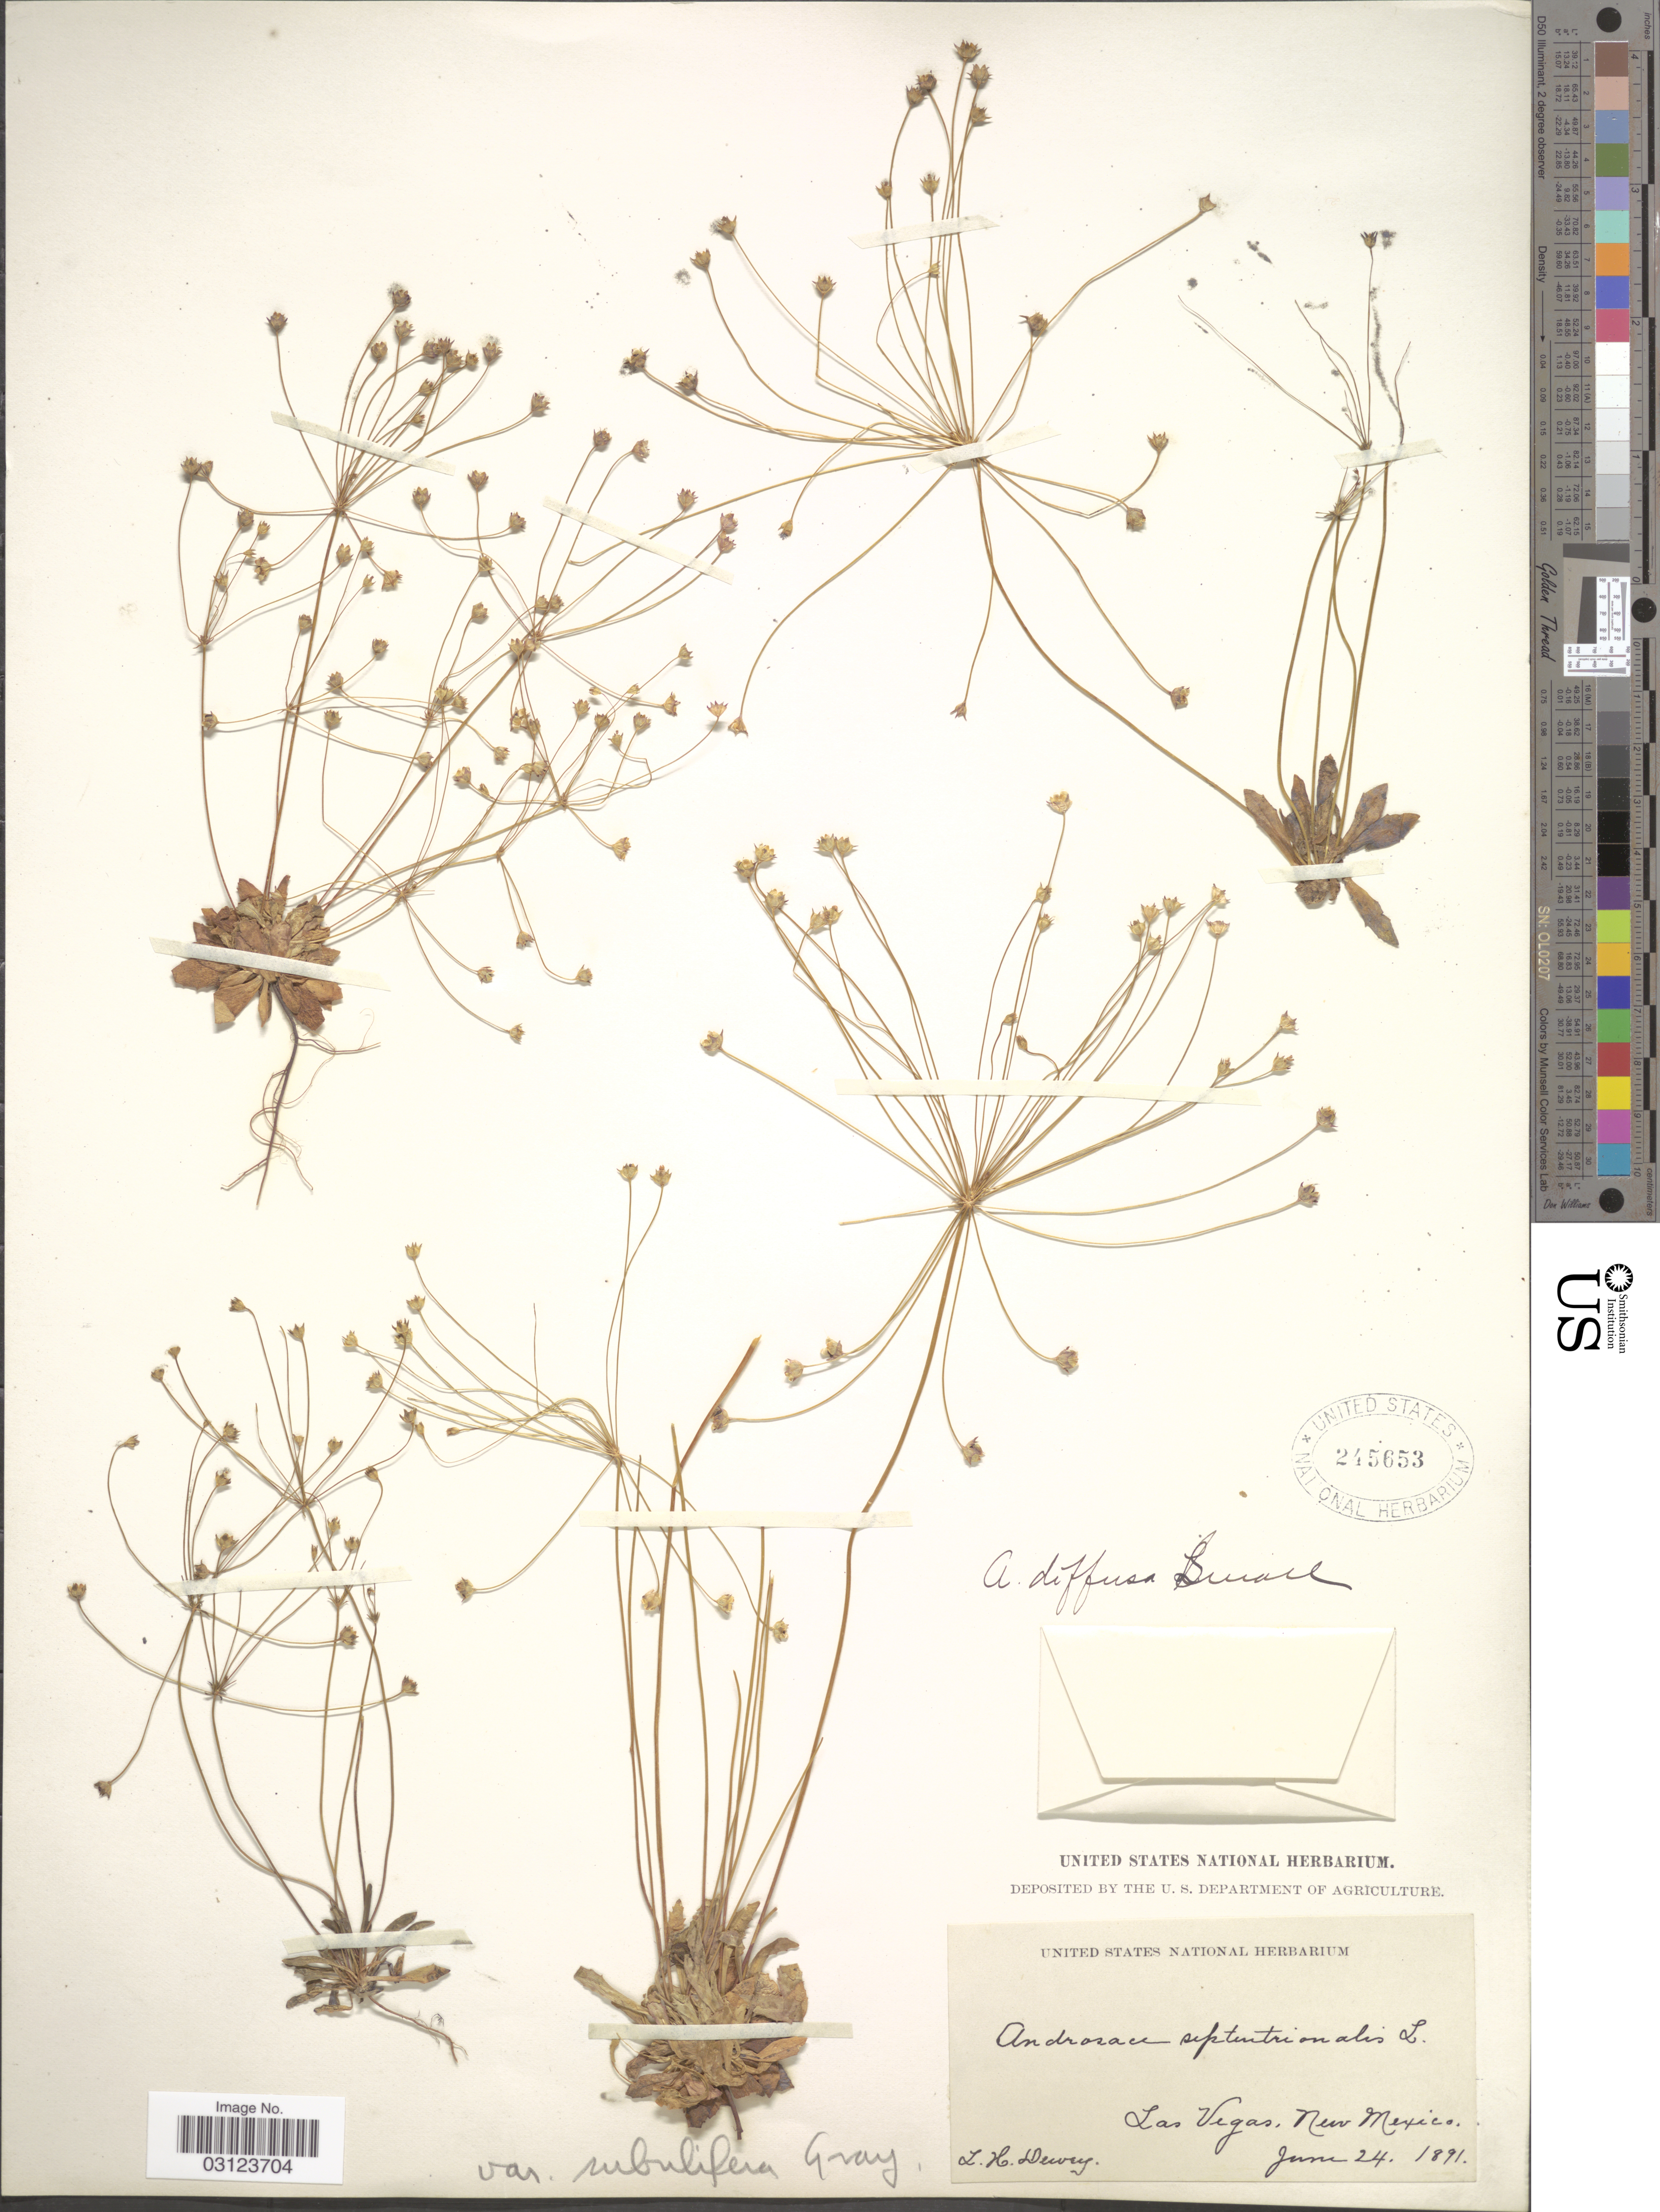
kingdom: Plantae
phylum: Tracheophyta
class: Magnoliopsida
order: Ericales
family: Primulaceae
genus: Androsace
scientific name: Androsace septentrionalis subsp. subulifera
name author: (A. Gray) G.T. Robbins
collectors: L. H. Dewey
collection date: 1891-06-24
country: United States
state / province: New Mexico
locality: Las Vegas.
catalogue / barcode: US 245653